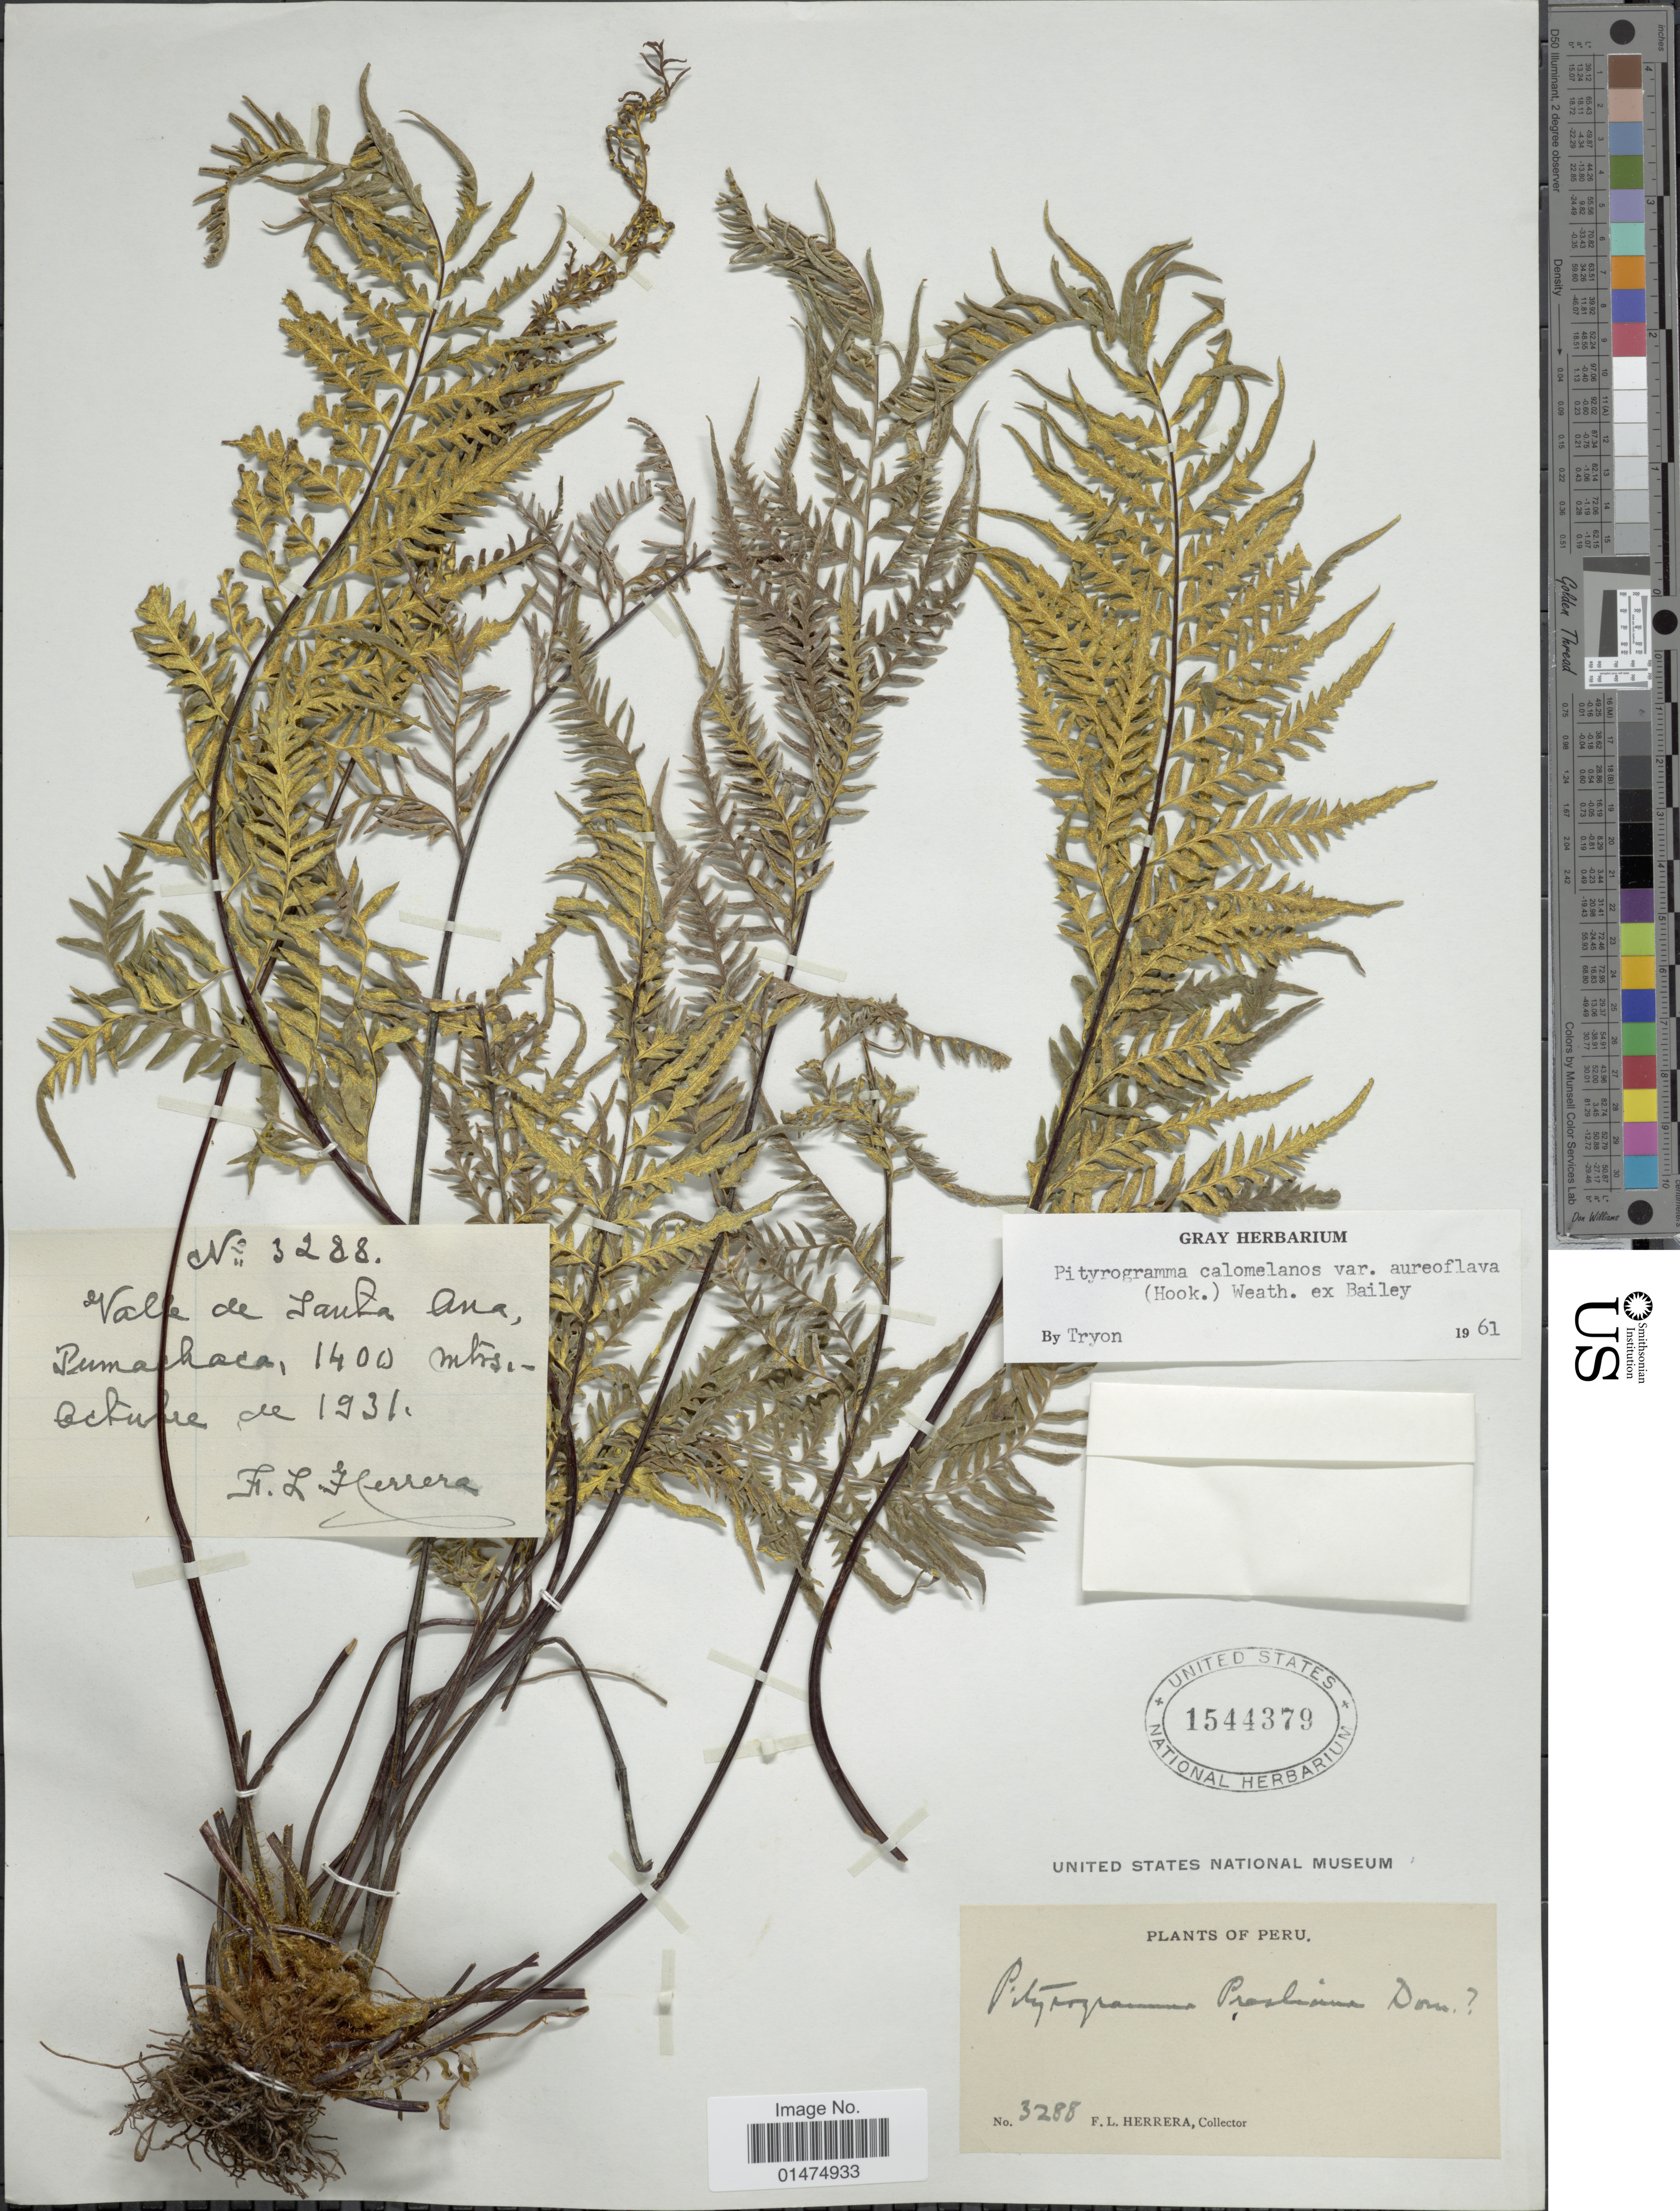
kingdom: Plantae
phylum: Tracheophyta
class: Polypodiopsida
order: Polypodiales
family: Pteridaceae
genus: Pityrogramma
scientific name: Pityrogramma calomelanos var. aureoflava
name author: (Hook.) Weath. ex L.H. Bailey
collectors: F. L. Herrera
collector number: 3288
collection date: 1931-10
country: Peru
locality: Valle de Saula, ana Pumamarca.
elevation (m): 1400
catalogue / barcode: US 1544379